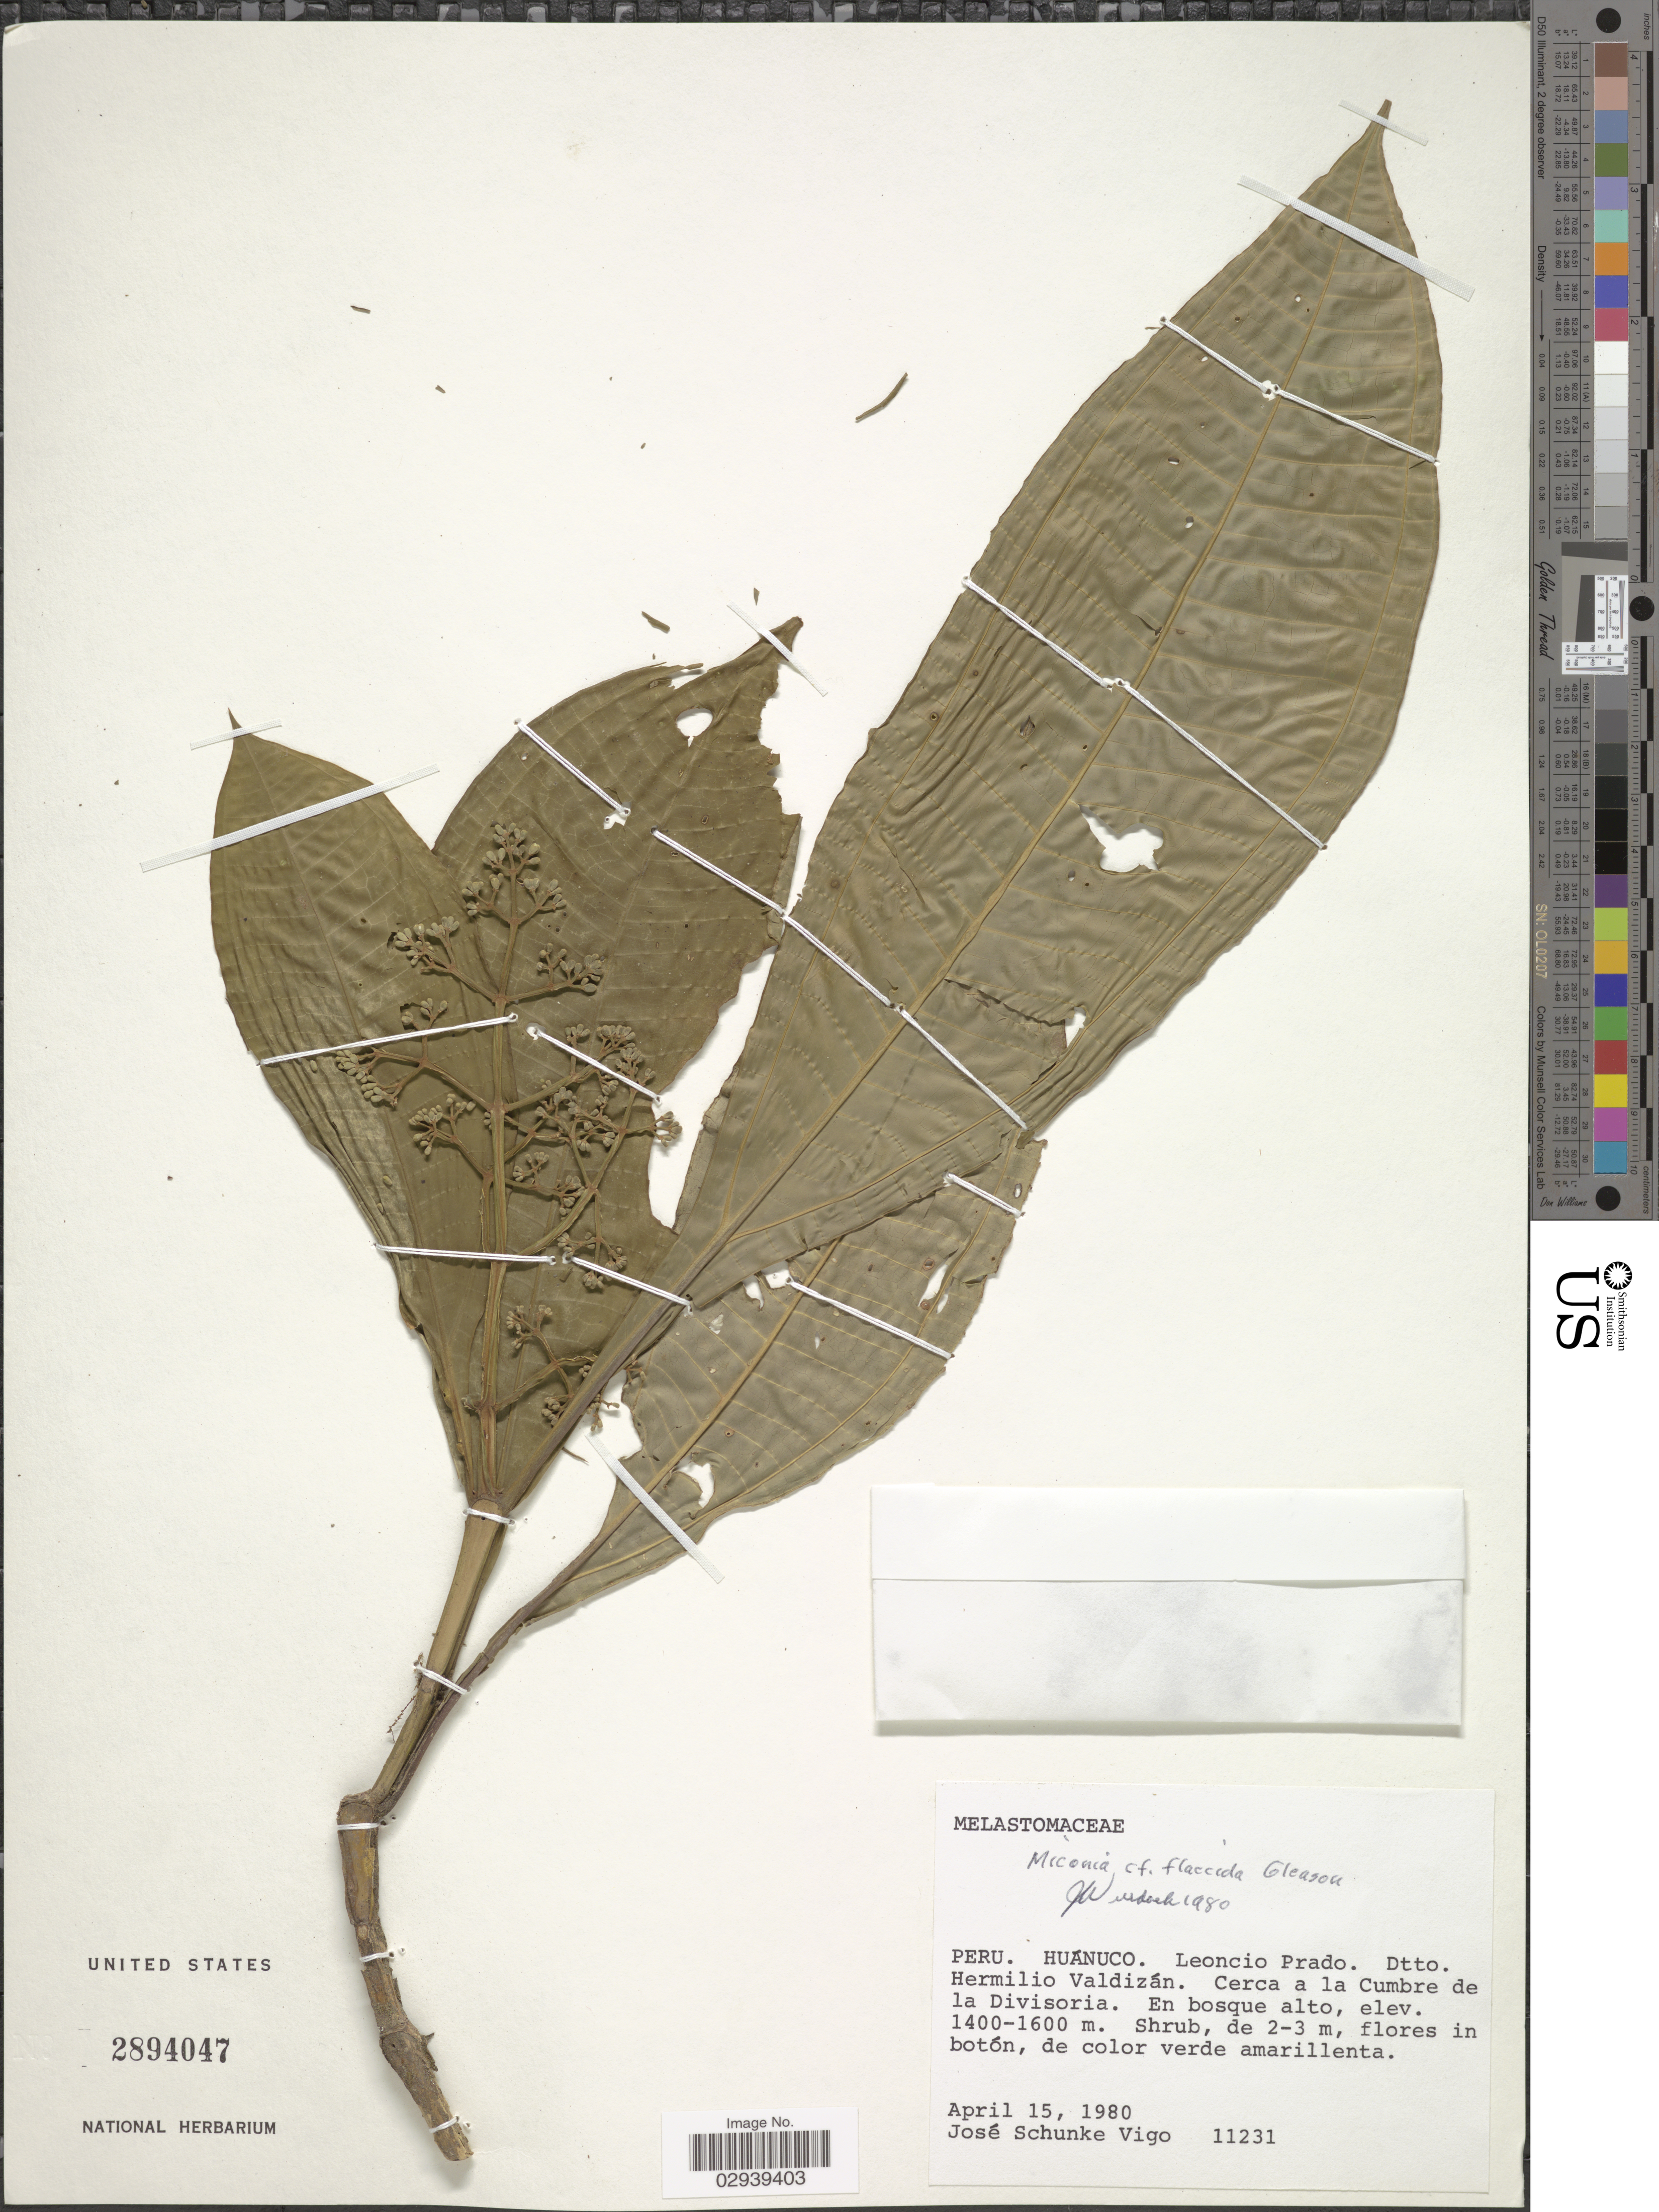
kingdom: Plantae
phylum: Tracheophyta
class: Magnoliopsida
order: Myrtales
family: Melastomataceae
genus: Miconia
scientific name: Miconia flaccida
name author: Gleason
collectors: J. Schunke Vigo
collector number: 11231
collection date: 1980-04-15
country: Peru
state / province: Huánuco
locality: Leoncio Prado. Dtto. Hermilio Valdizán. Cerca a la Cumbre de la Divisoria.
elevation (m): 1400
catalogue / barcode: US 2894047